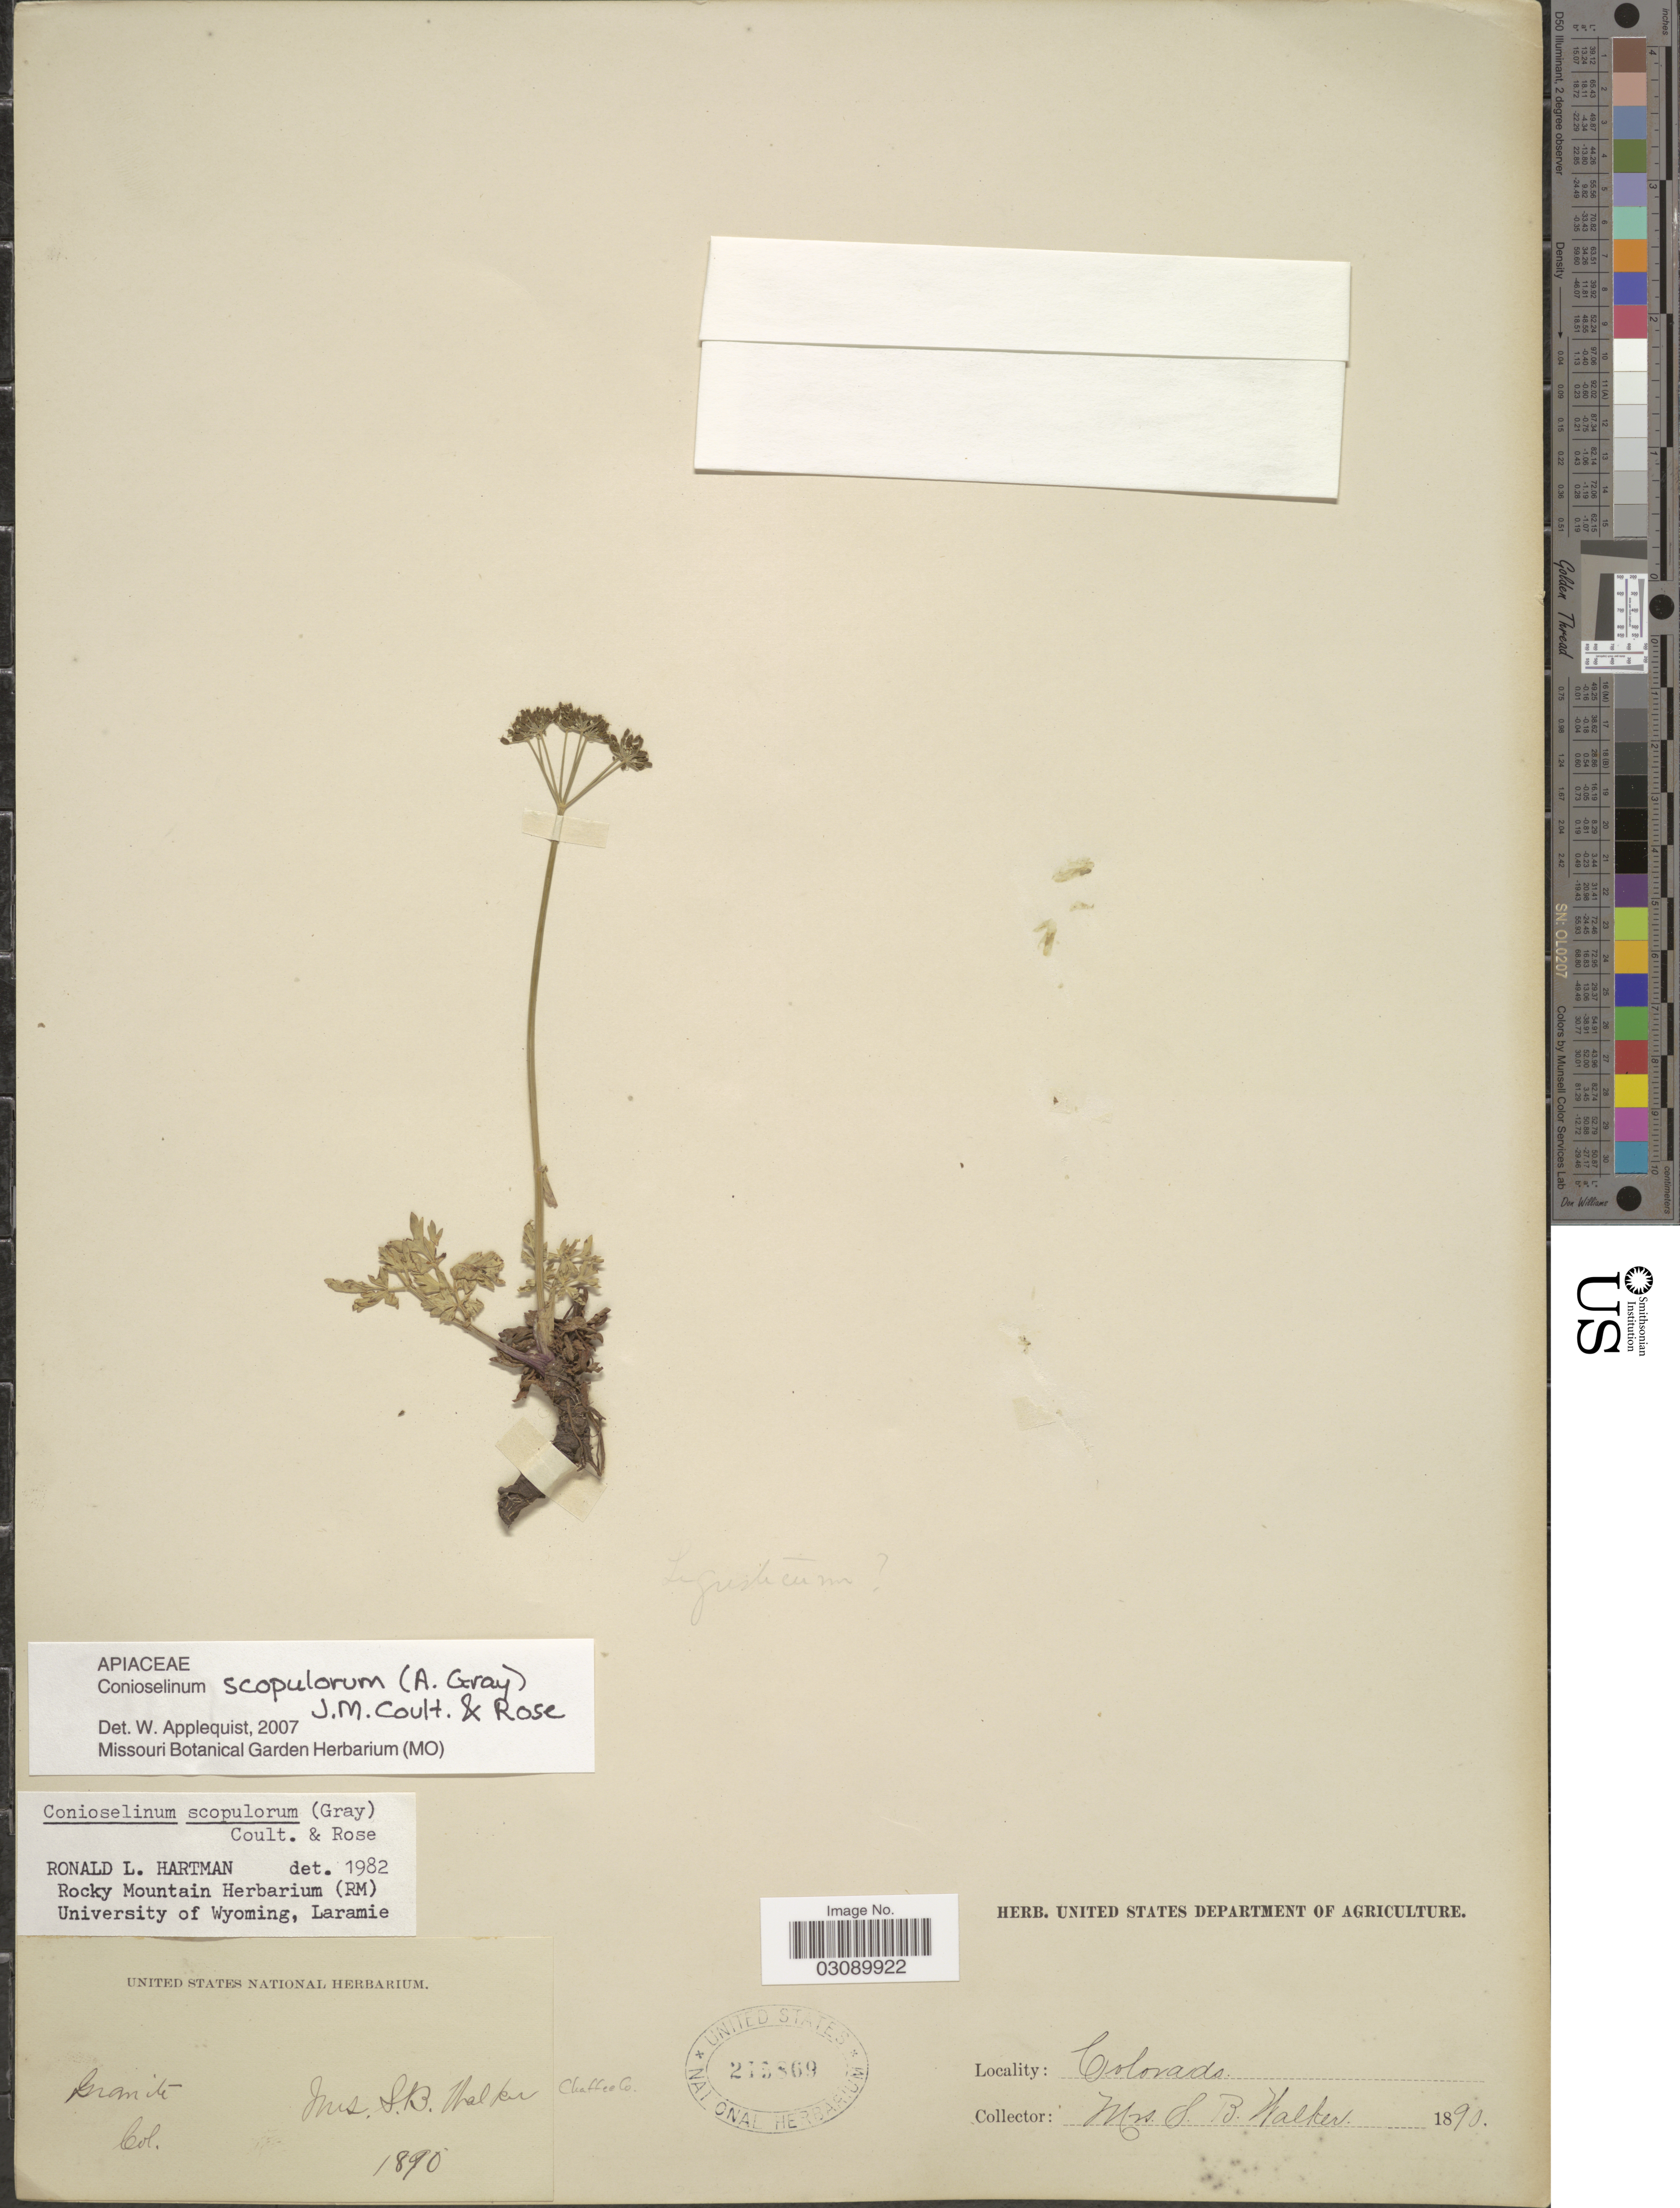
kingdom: Plantae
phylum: Tracheophyta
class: Magnoliopsida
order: Apiales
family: Apiaceae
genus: Conioselinum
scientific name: Conioselinum scopulorum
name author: (A. Gray) J.M. Coult. & Rose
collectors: S. Walker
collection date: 1890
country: United States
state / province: Colorado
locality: Granite. Chaffee Co.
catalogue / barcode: US 215869